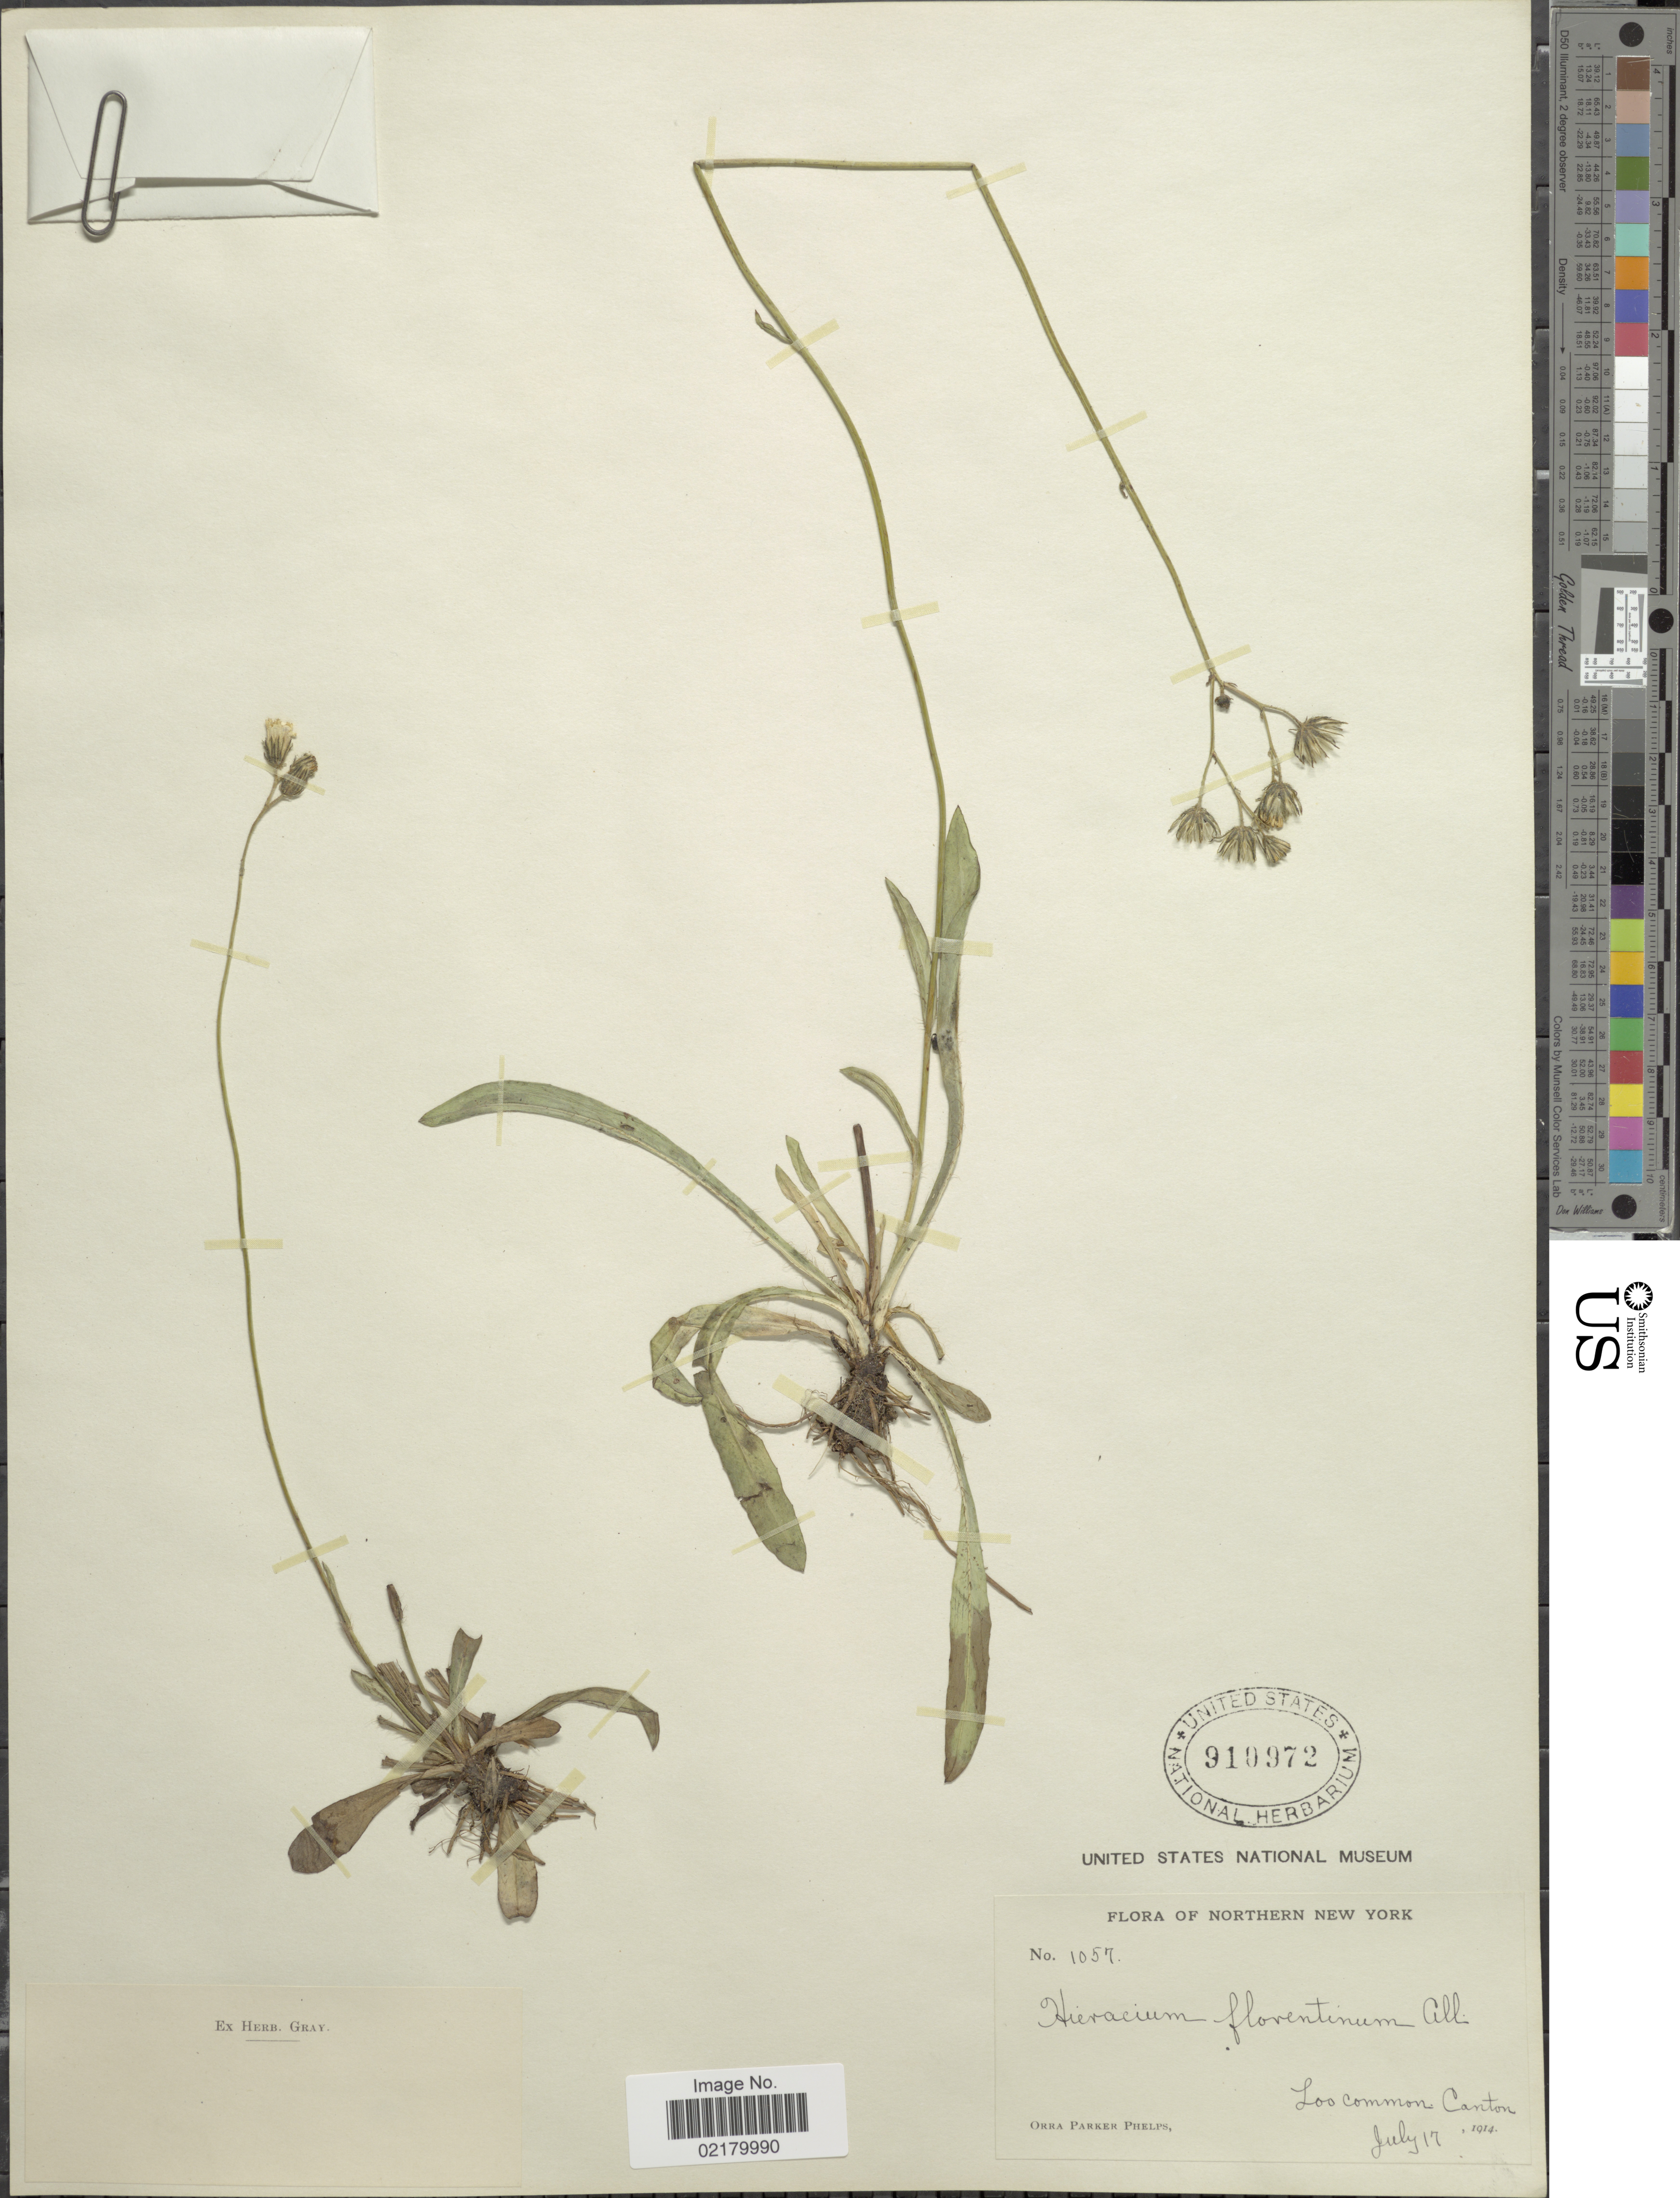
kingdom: Plantae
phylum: Tracheophyta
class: Magnoliopsida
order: Asterales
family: Asteraceae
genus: Pilosella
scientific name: Pilosella piloselloides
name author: (Vill.) Soják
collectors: O. P. Phelps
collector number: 1057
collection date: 1914-07-17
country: United States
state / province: New York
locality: Northern New York, Loo common Canton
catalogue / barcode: US 910972